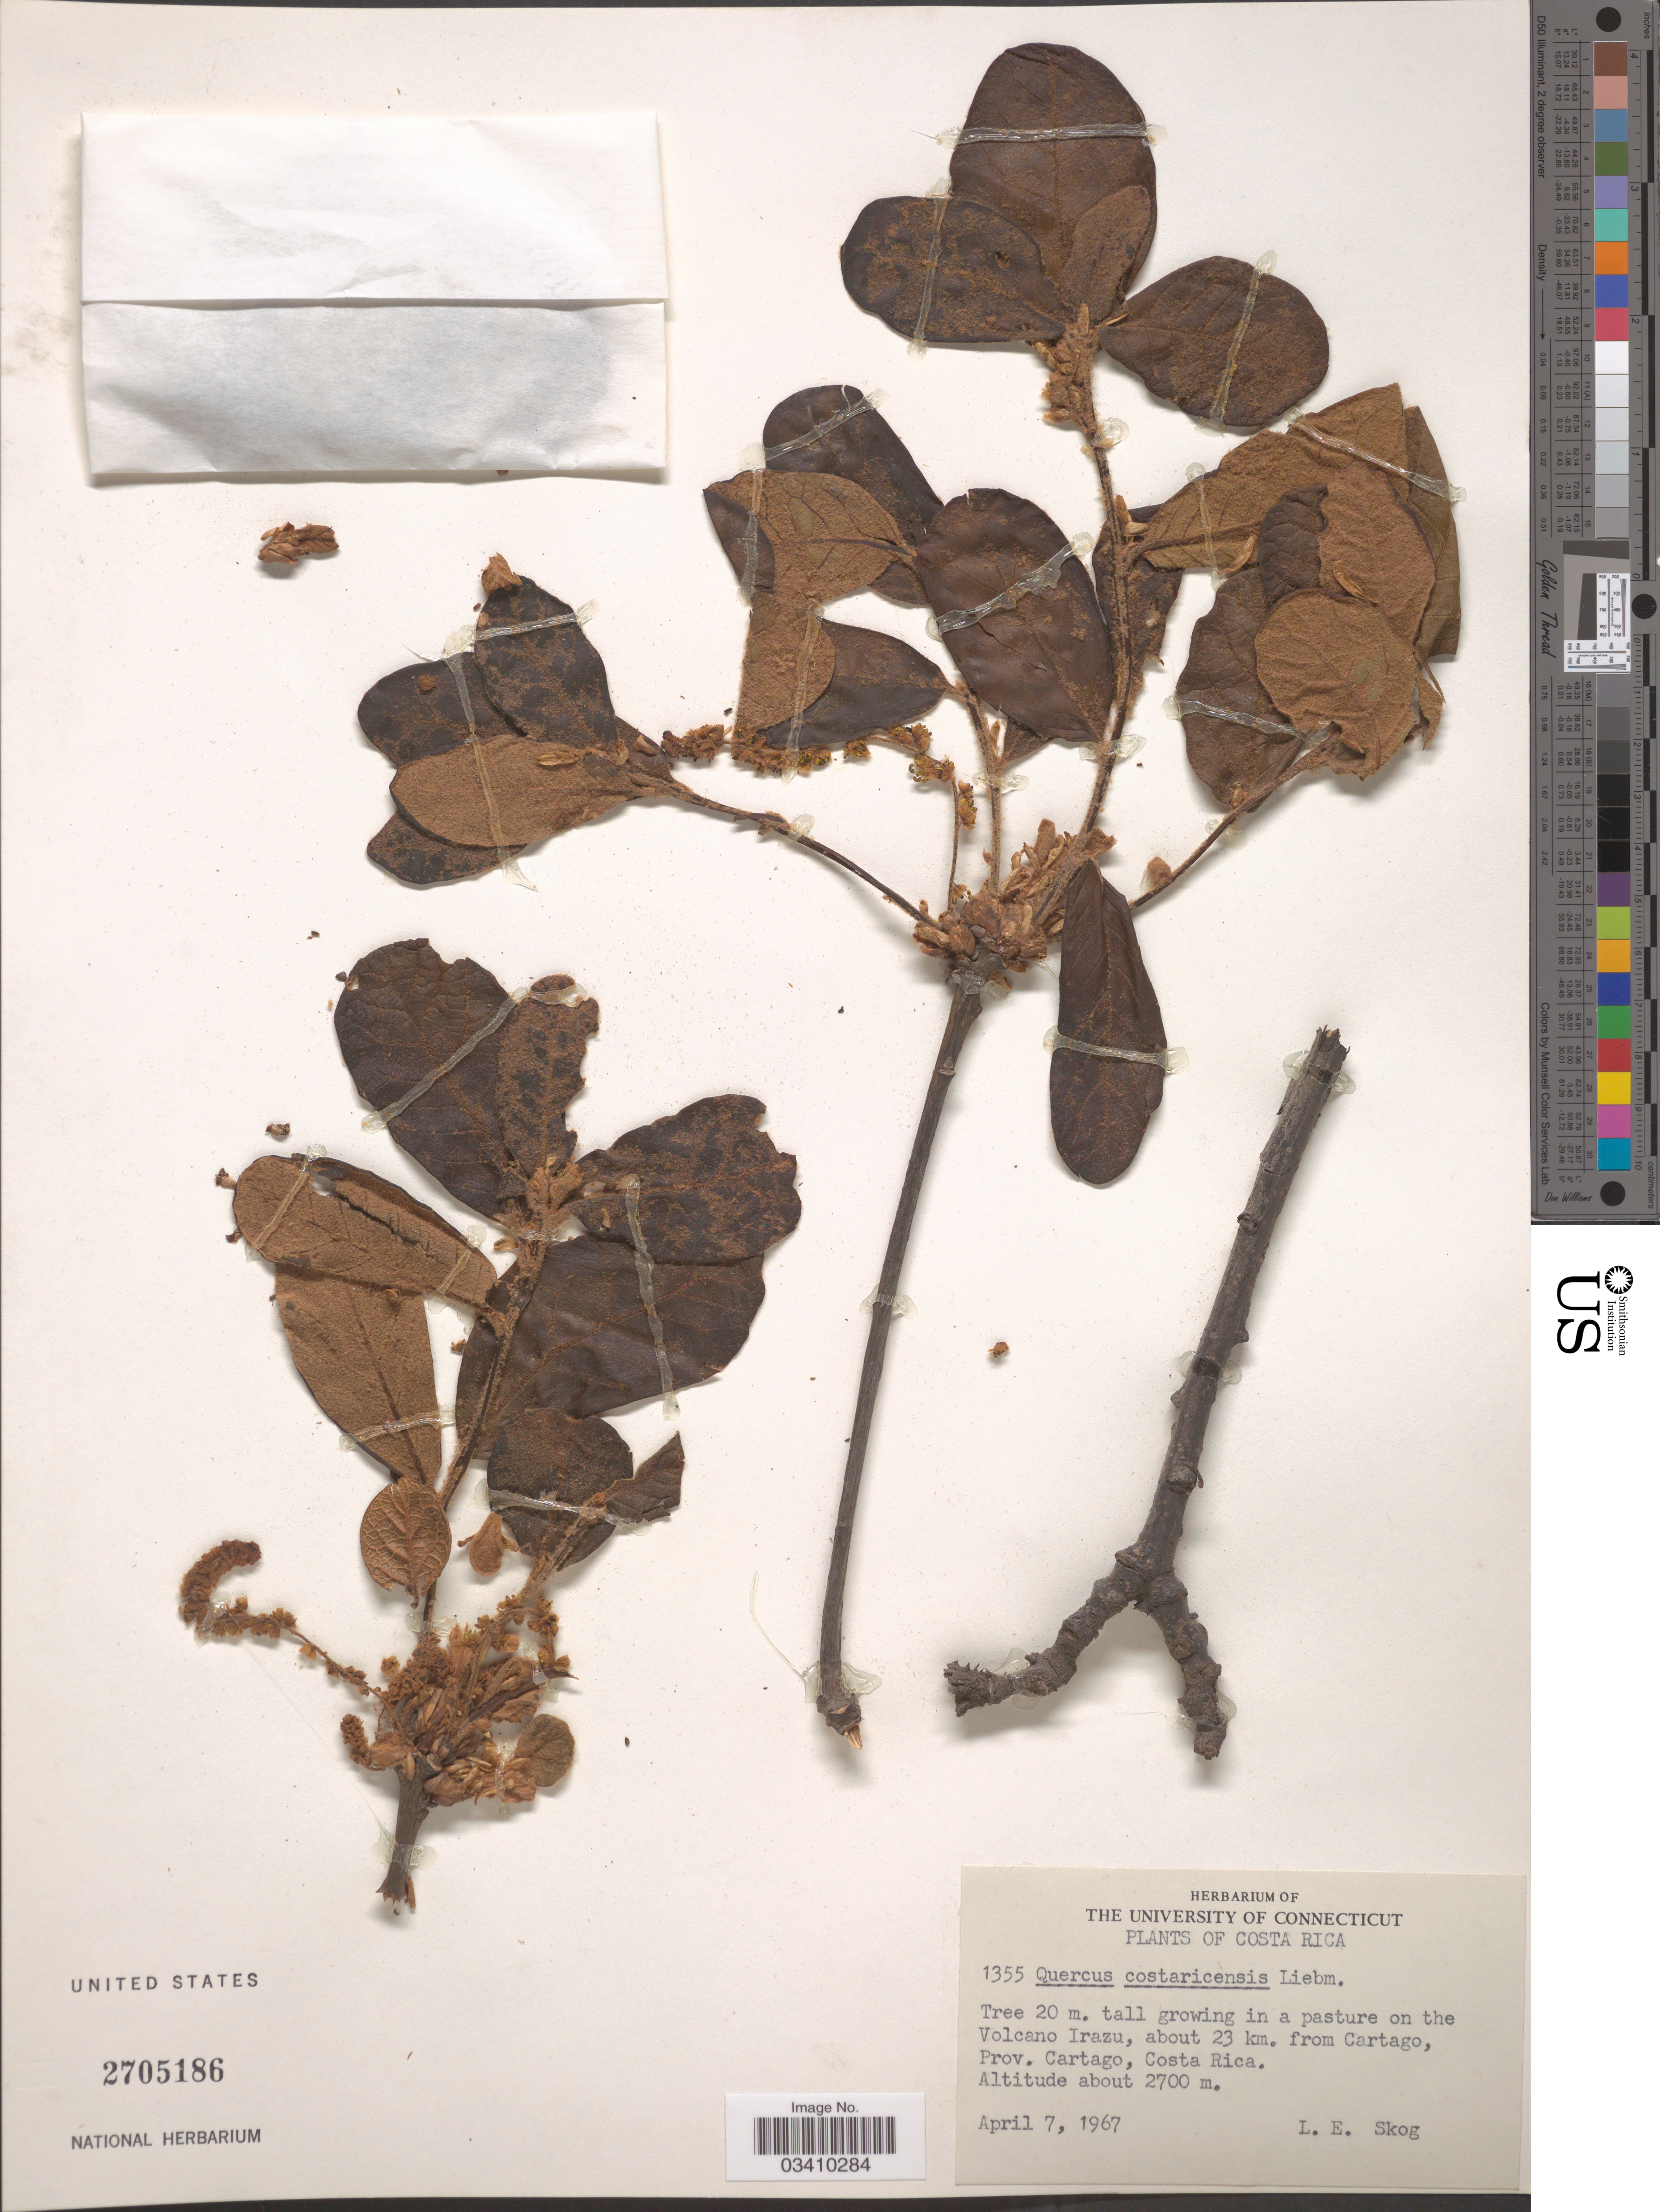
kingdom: Plantae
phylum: Tracheophyta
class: Magnoliopsida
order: Fagales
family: Fagaceae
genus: Quercus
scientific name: Quercus costaricensis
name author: Liebm.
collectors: L. E. Skog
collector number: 1355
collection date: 1967-04-07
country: Costa Rica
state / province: Cartago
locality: In a pasture on the Volcano Irazu, about 23 km. from Cartago.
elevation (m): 2700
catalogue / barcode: US 2705186